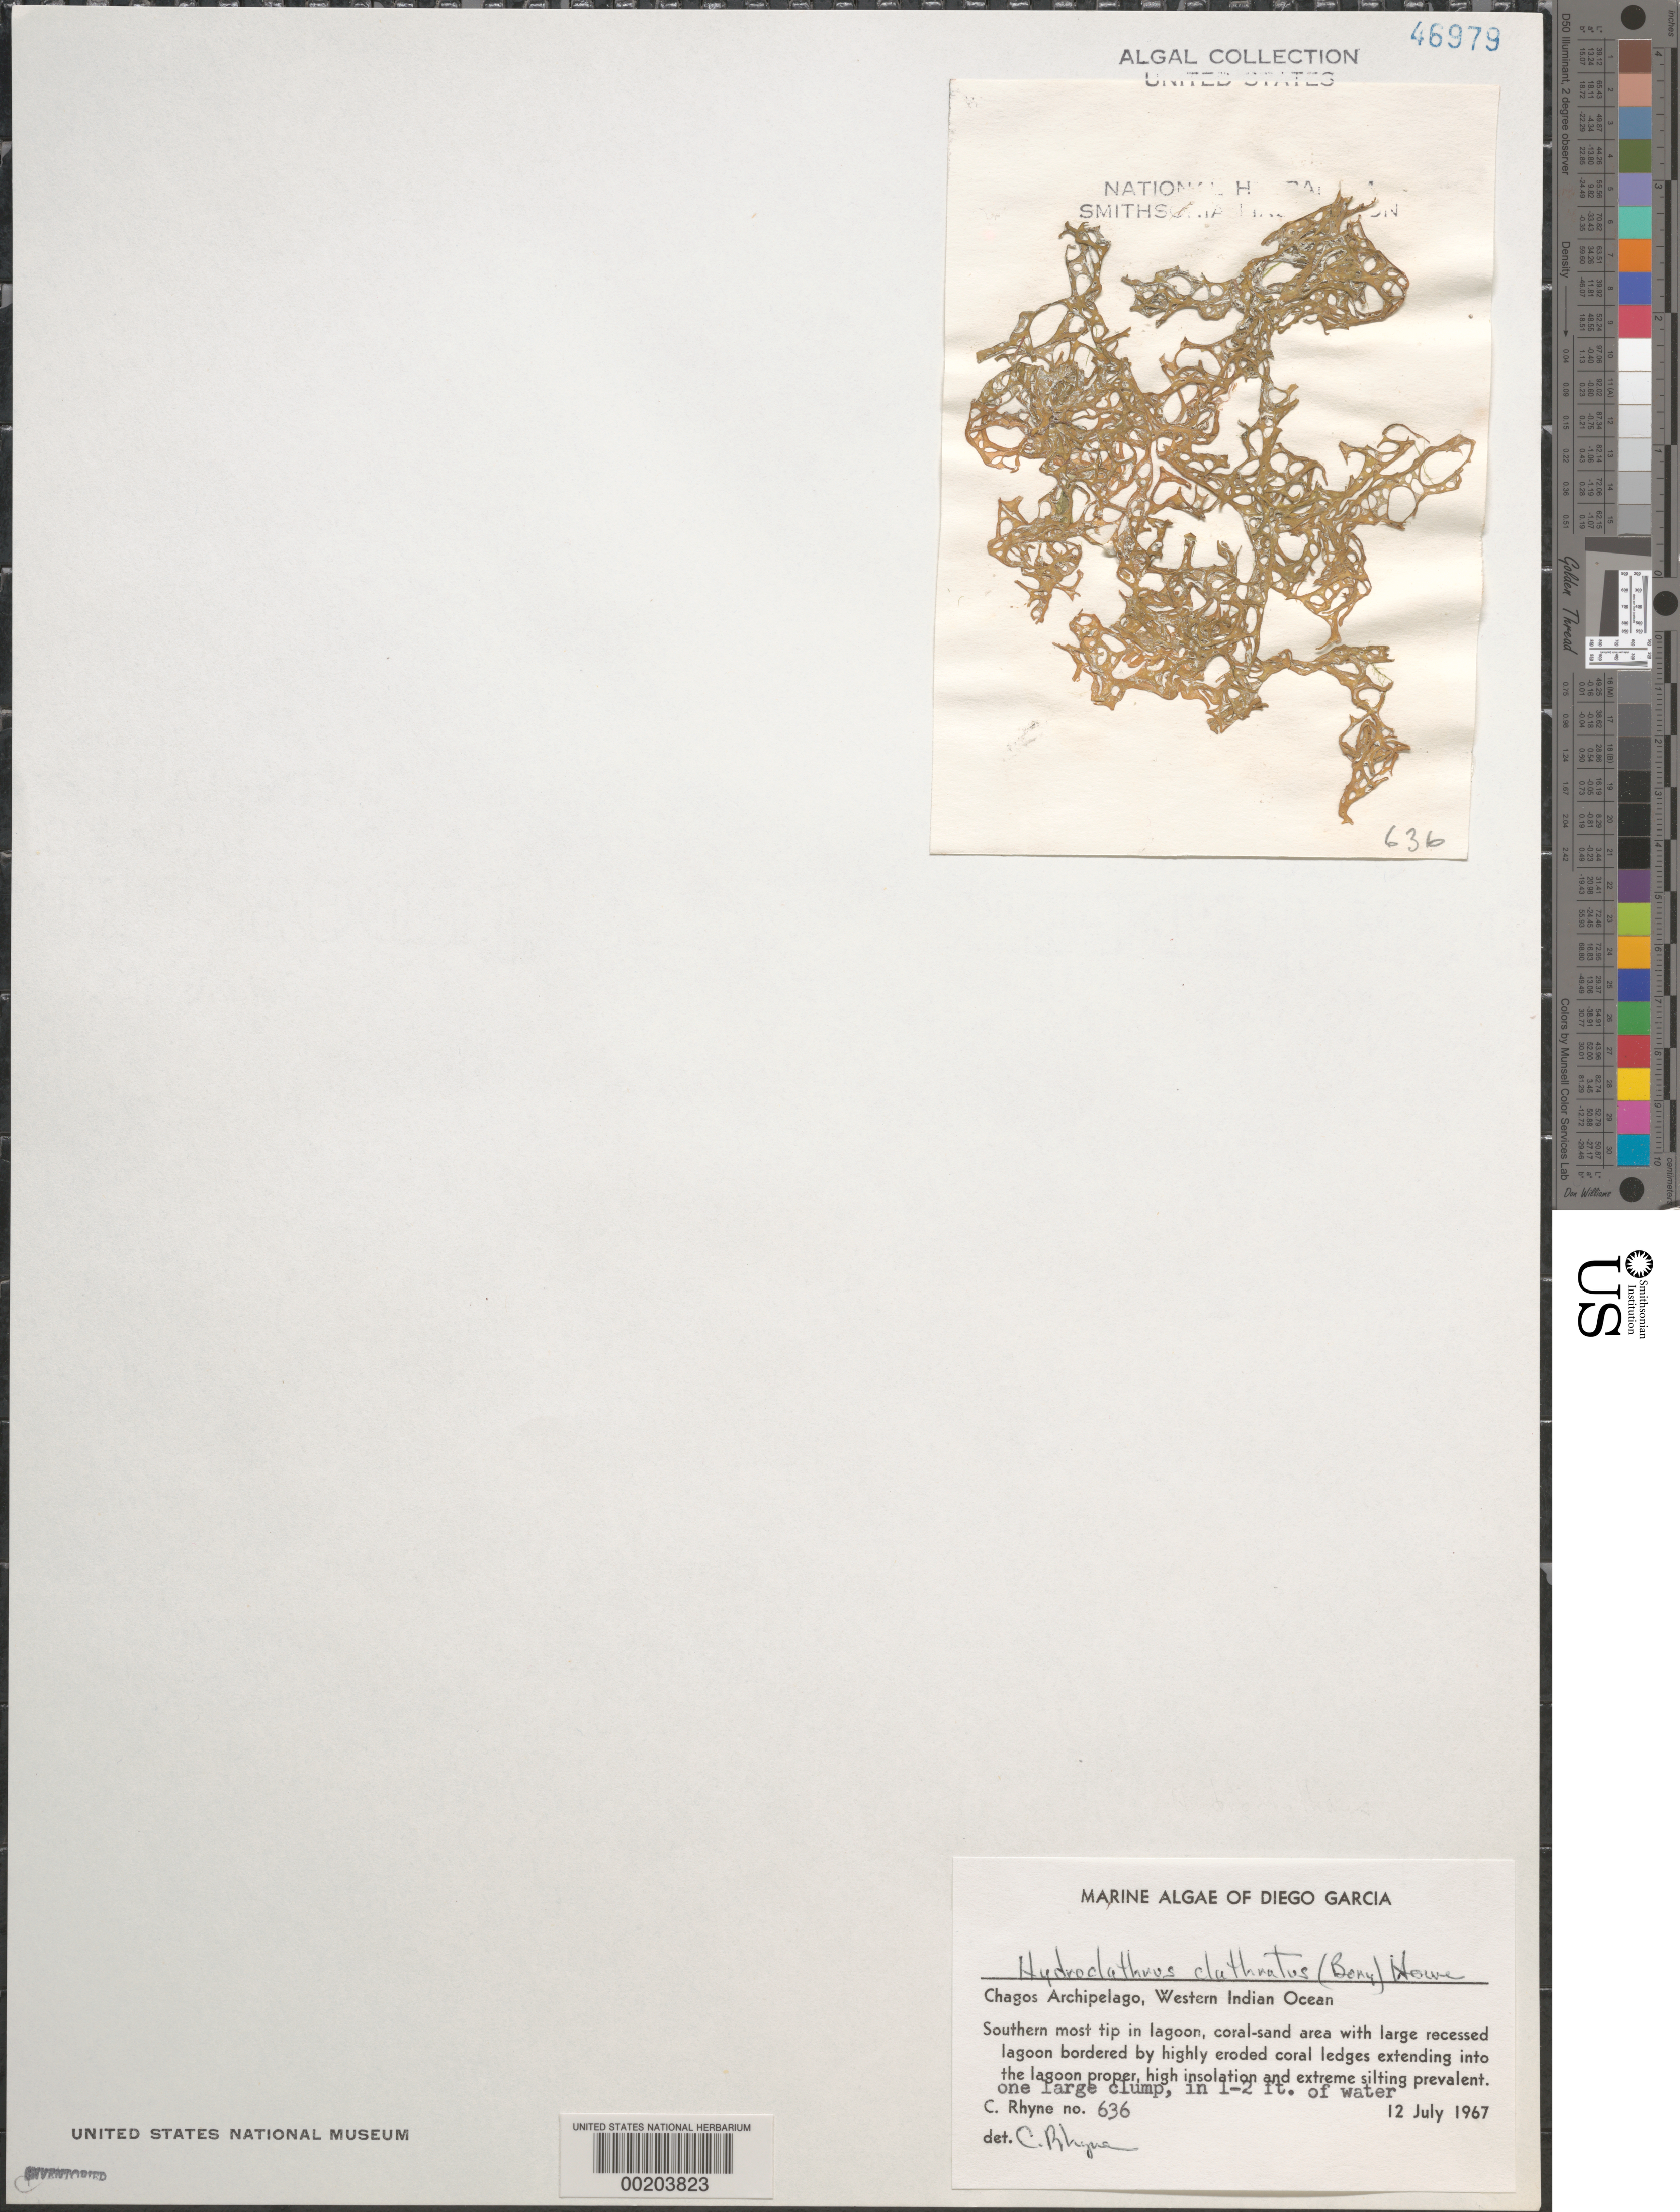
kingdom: Chromista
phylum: Ochrophyta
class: Phaeophyceae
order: Scytosiphonales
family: Scytosiphonaceae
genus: Hydroclathrus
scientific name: Hydroclathrus clathratus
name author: (C. Agardh) M. Howe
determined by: Rhyne, C. F.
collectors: C. Rhyne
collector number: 636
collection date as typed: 12 Jul 1967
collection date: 1967-07-12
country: British Indian Ocean Territory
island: Diego Garcia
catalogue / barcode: US 46979